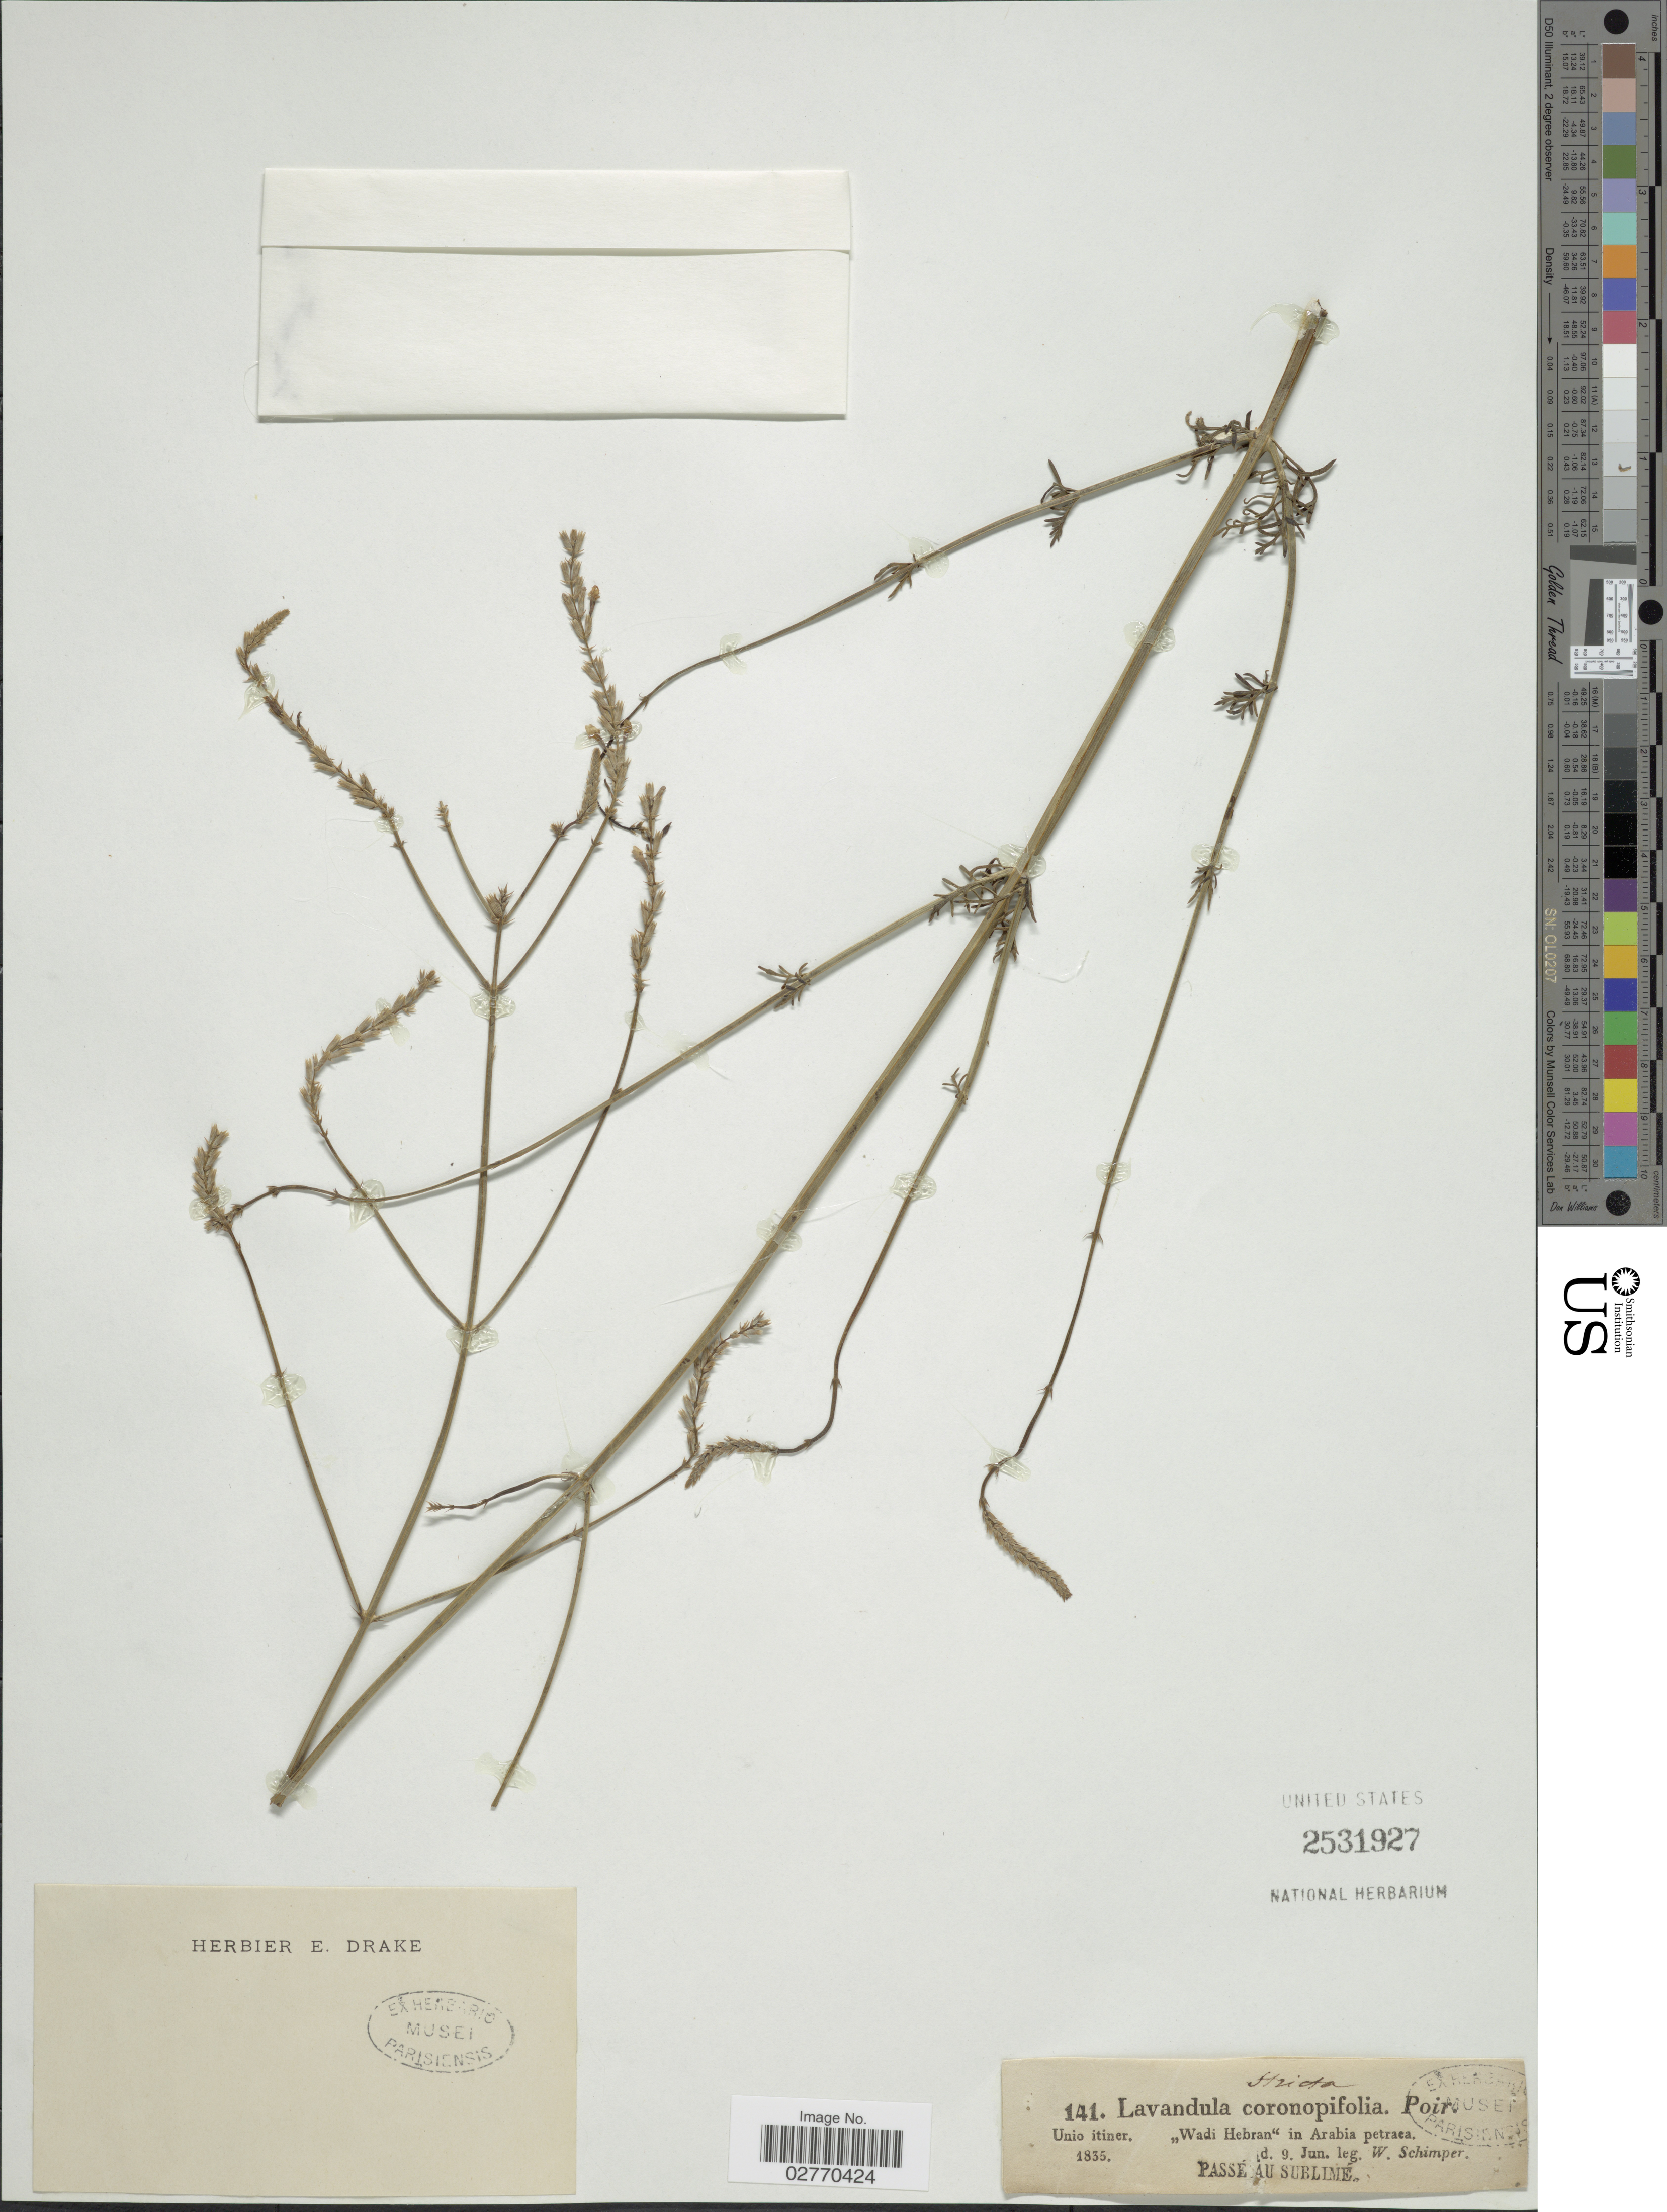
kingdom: Plantae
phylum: Tracheophyta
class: Magnoliopsida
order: Lamiales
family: Lamiaceae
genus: Lavandula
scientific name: Lavandula coronopifolia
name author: Poir.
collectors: W. Schimper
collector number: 141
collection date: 1835-06-09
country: Egypt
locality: Wadi Hebran [Sinai]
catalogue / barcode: US 2531927